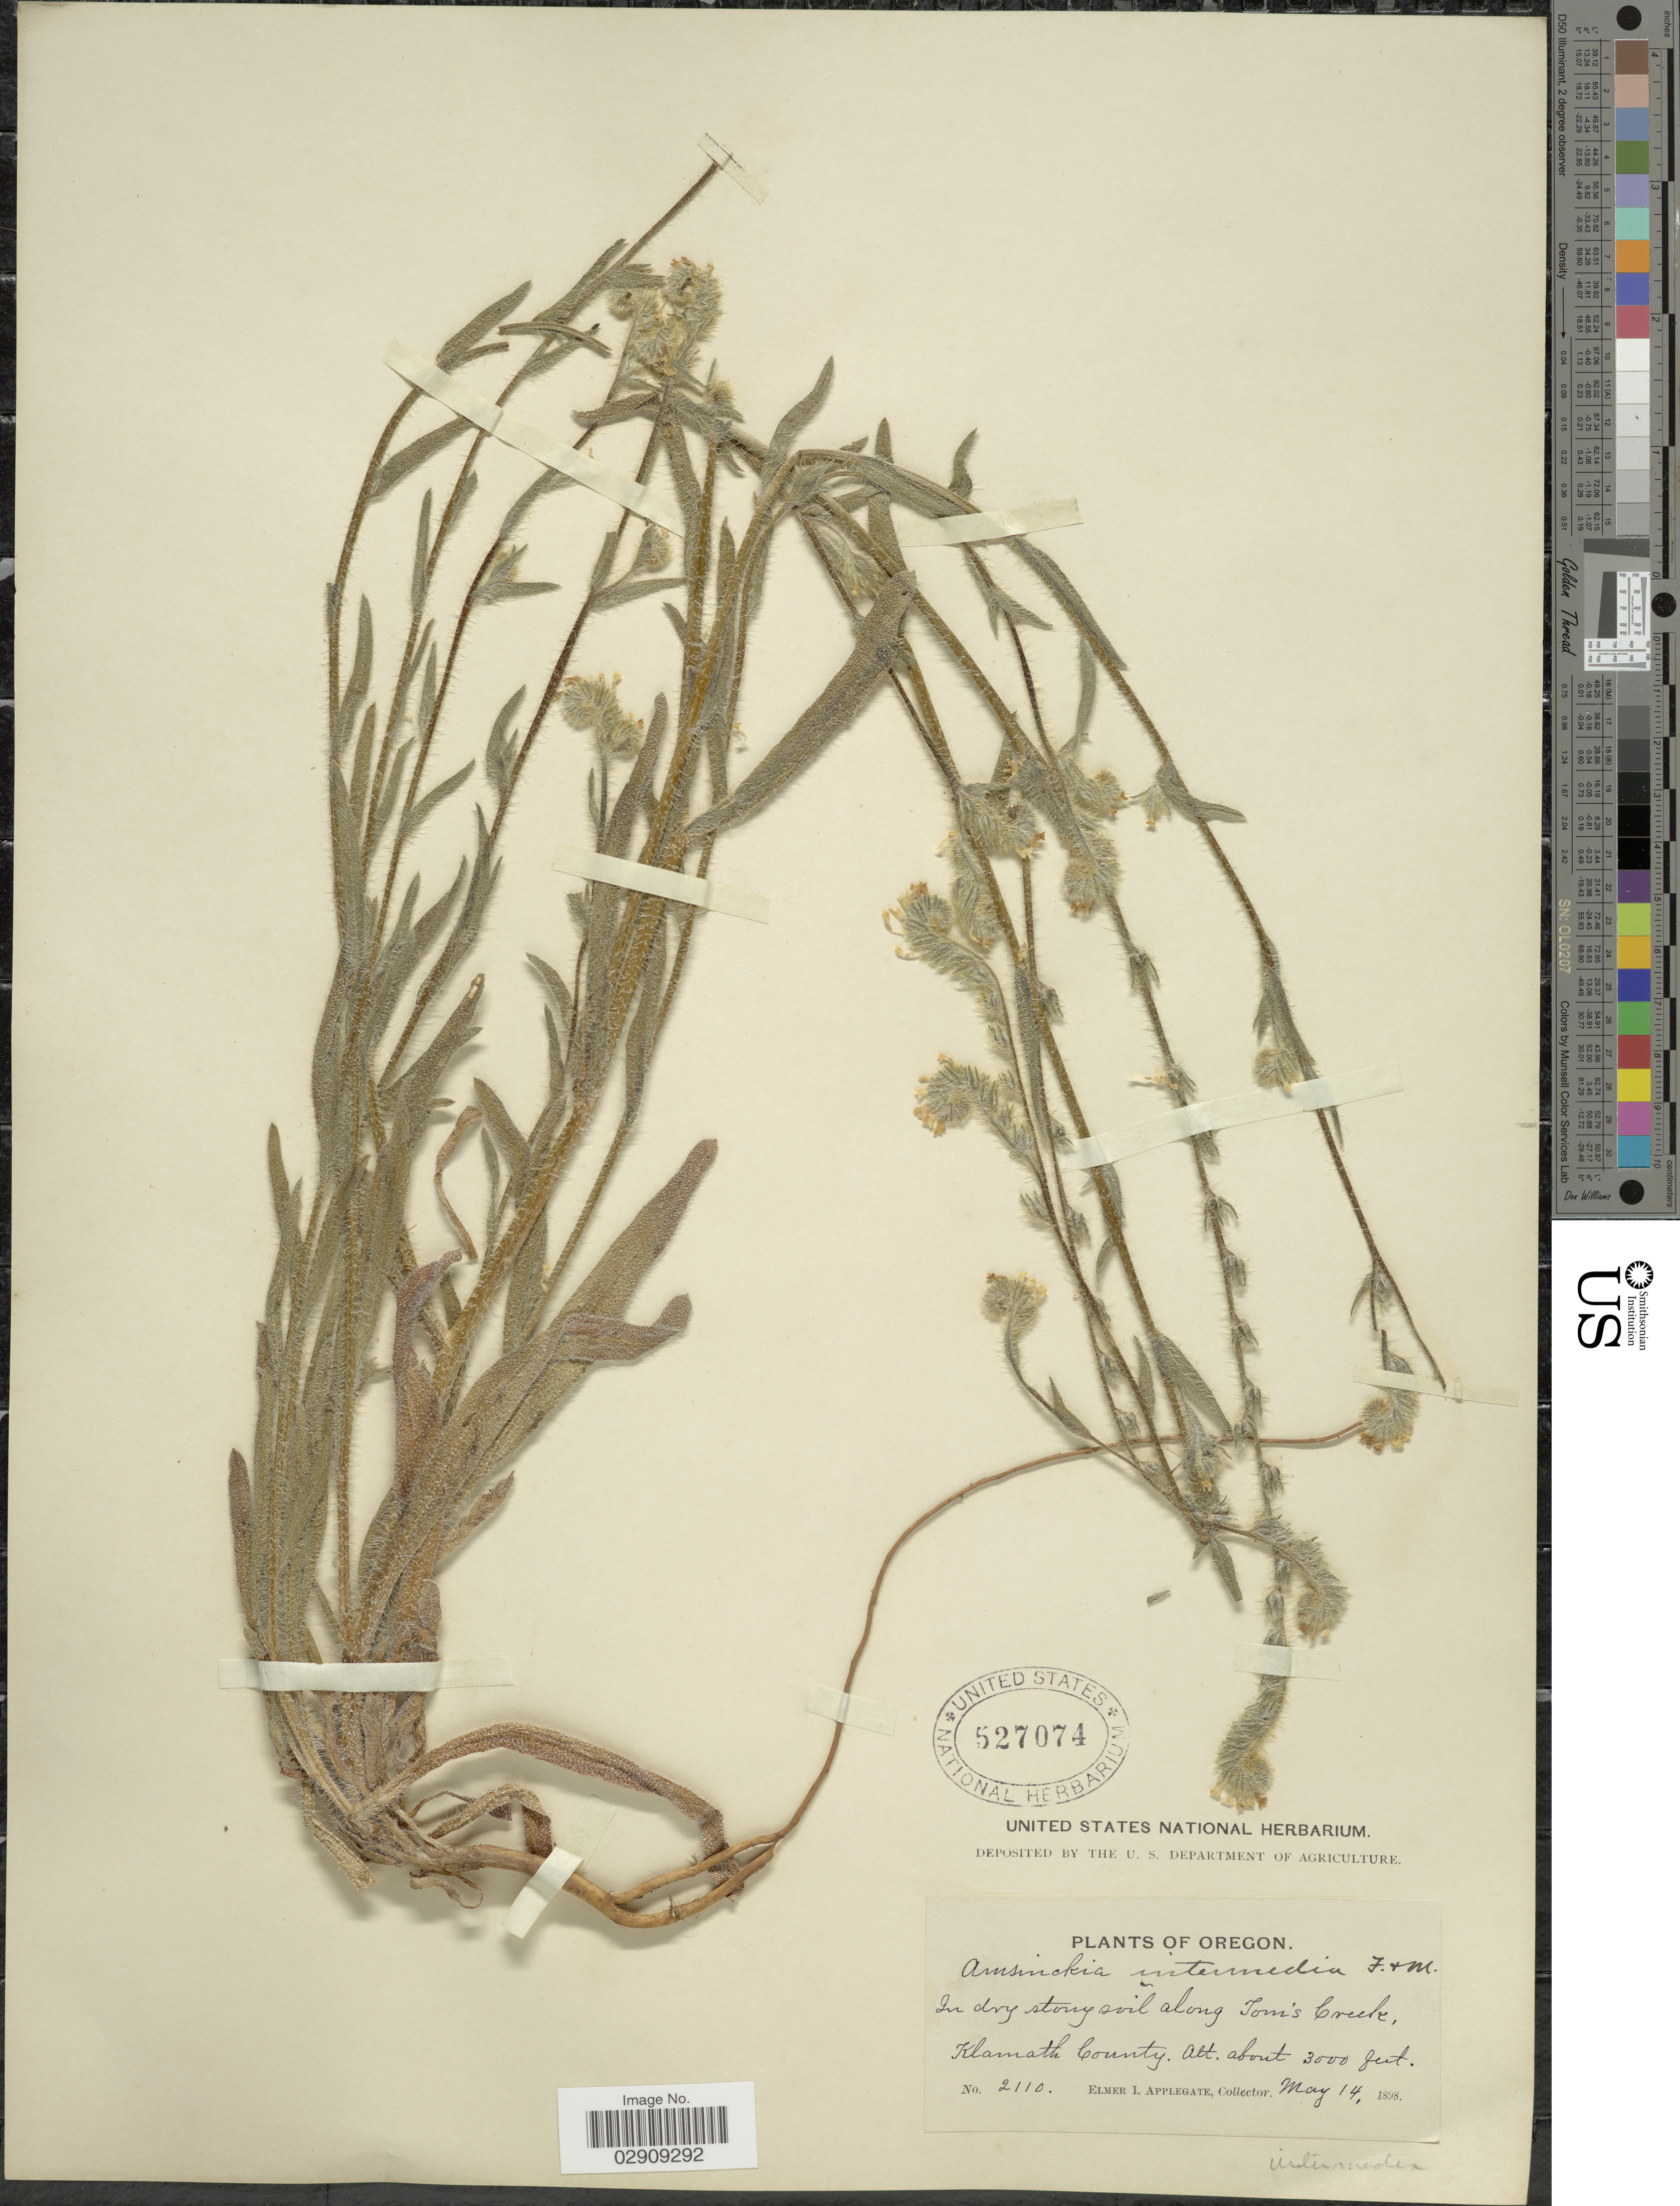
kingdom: Plantae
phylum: Tracheophyta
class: Magnoliopsida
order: Boraginales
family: Boraginaceae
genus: Amsinckia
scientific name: Amsinckia menziesii var. intermedia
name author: (Fisch. & C.A. Mey.) Ganders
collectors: E. I. Applegate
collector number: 2110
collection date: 1898-05-14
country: United States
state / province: Oregon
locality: Along Tom's Creek, Klamath County.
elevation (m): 914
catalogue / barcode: US 527074